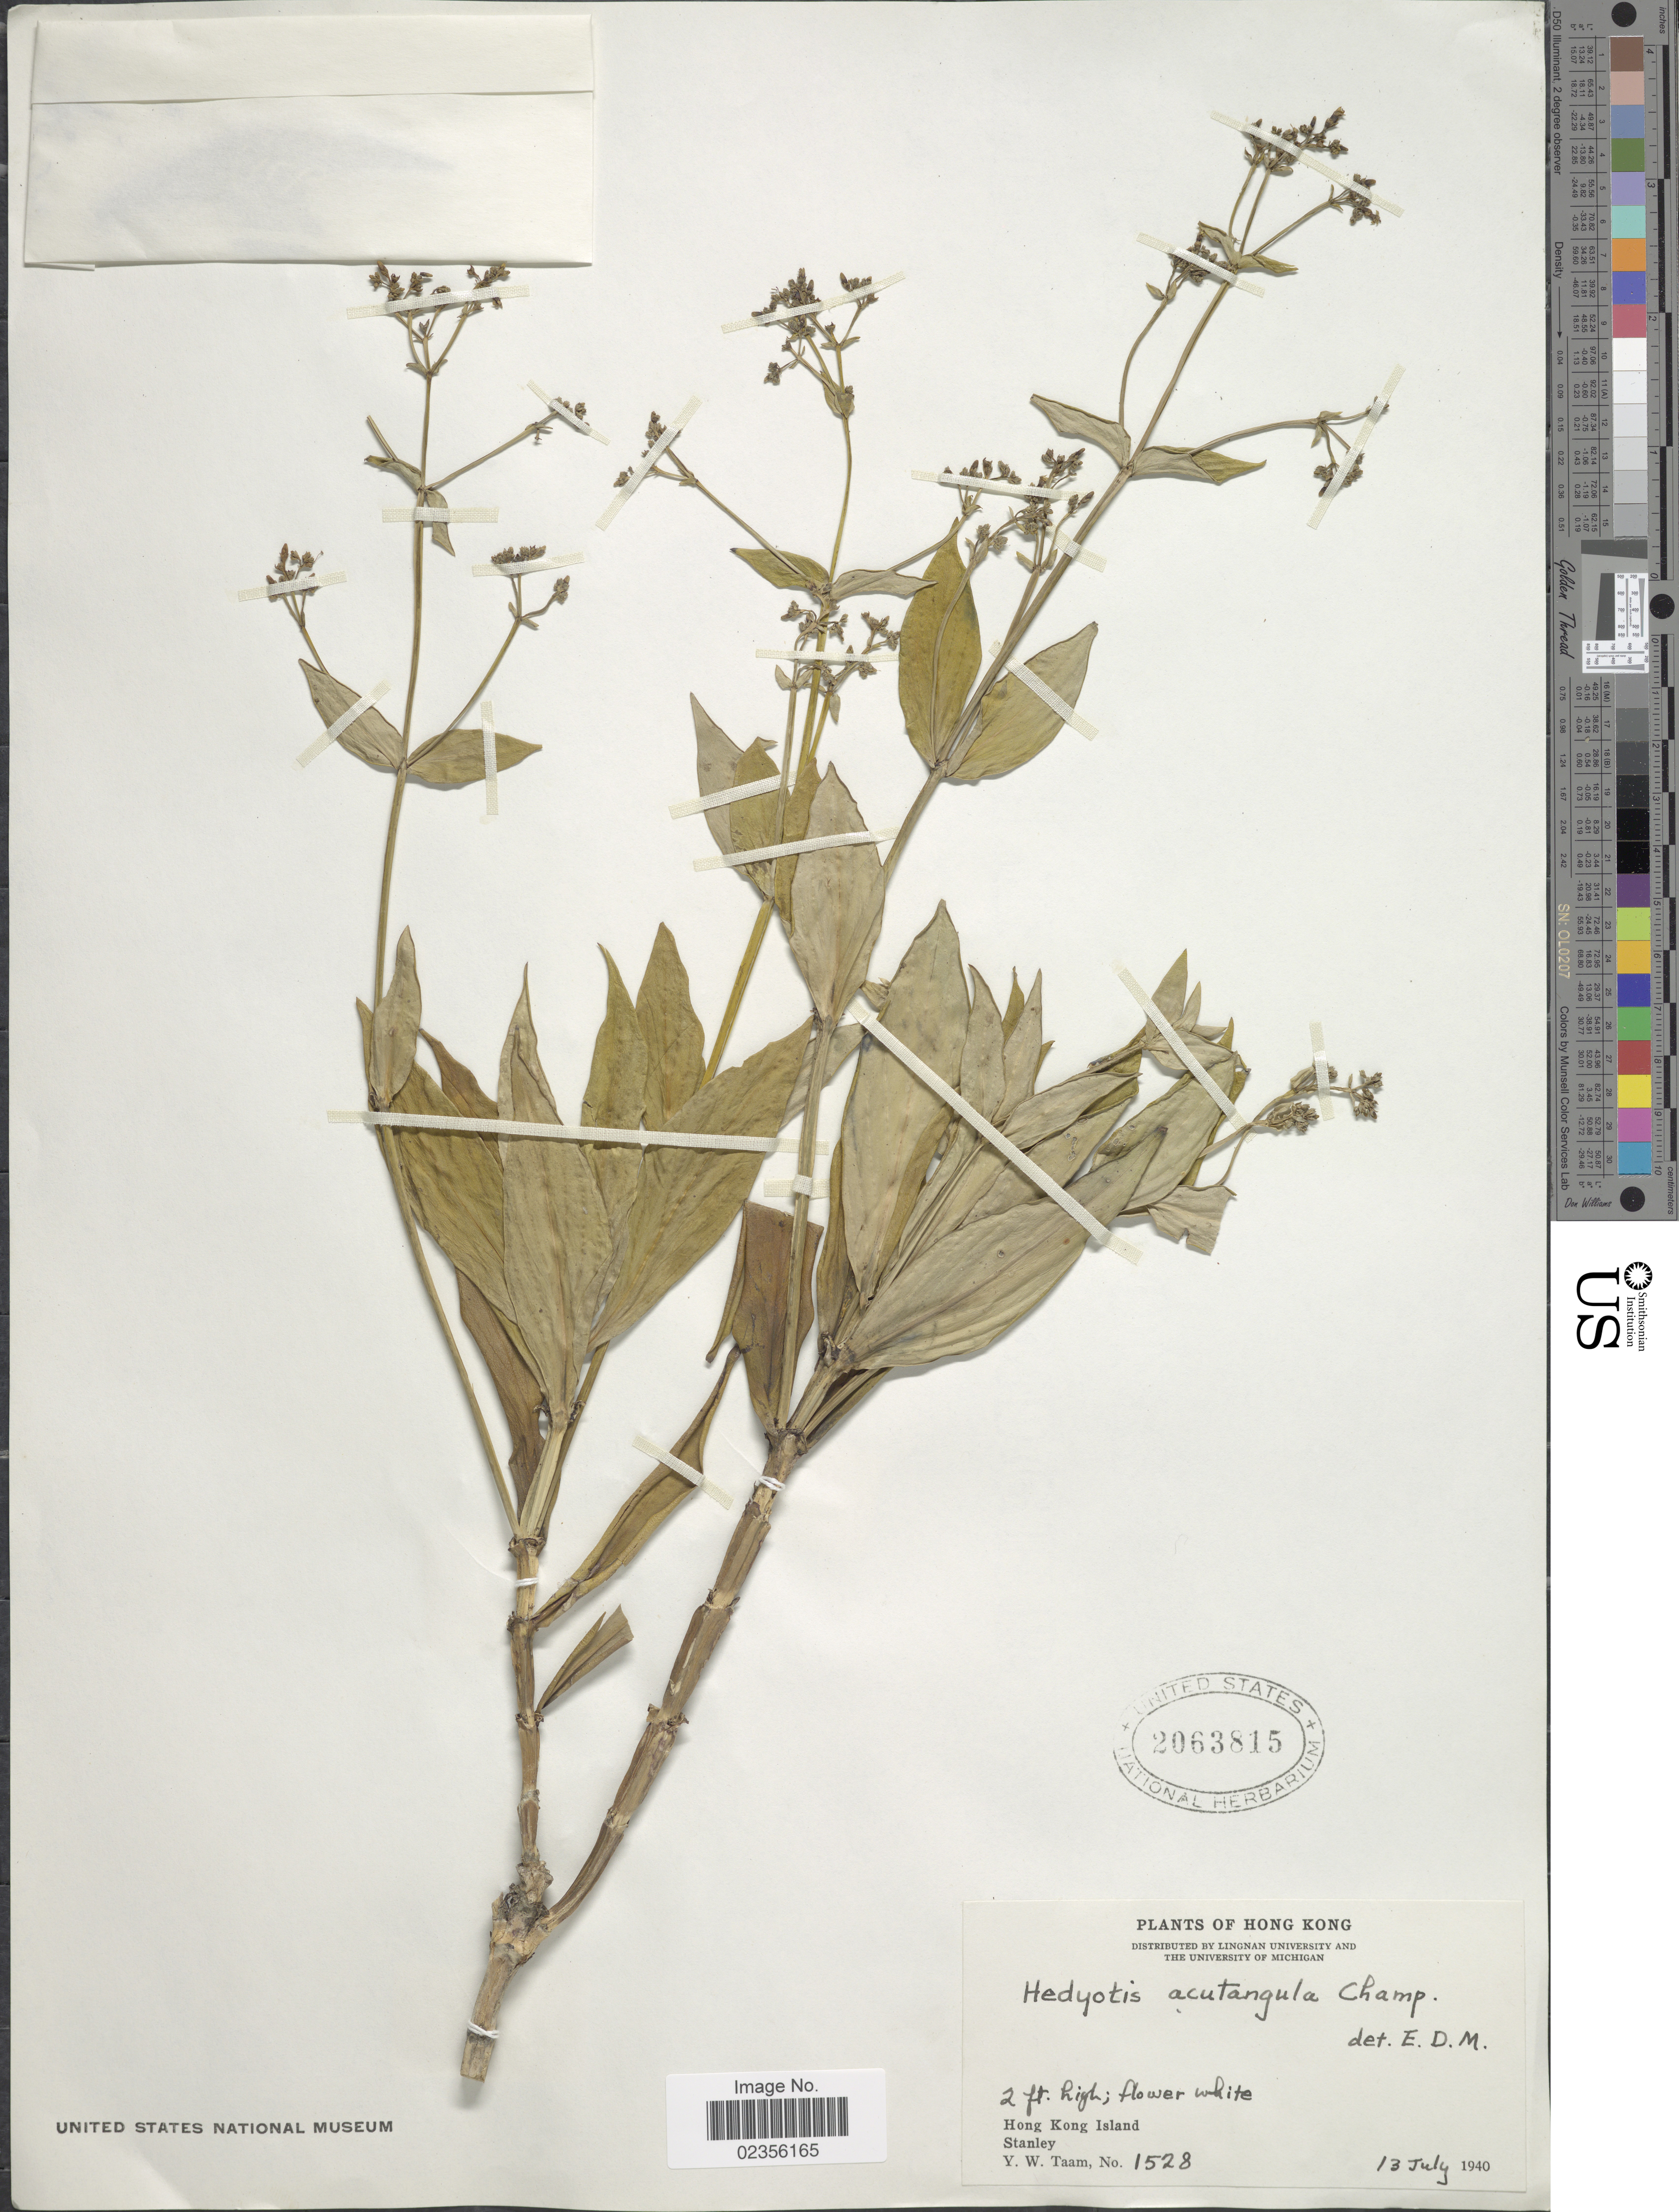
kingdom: Plantae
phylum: Tracheophyta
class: Magnoliopsida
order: Gentianales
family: Rubiaceae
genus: Hedyotis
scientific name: Hedyotis acutangula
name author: Champ. ex Benth.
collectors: Y. W. Taam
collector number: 1528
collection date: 1940-07-13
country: China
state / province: Hong Kong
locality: Hong Kong Island. Stanley.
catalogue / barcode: US 2063815